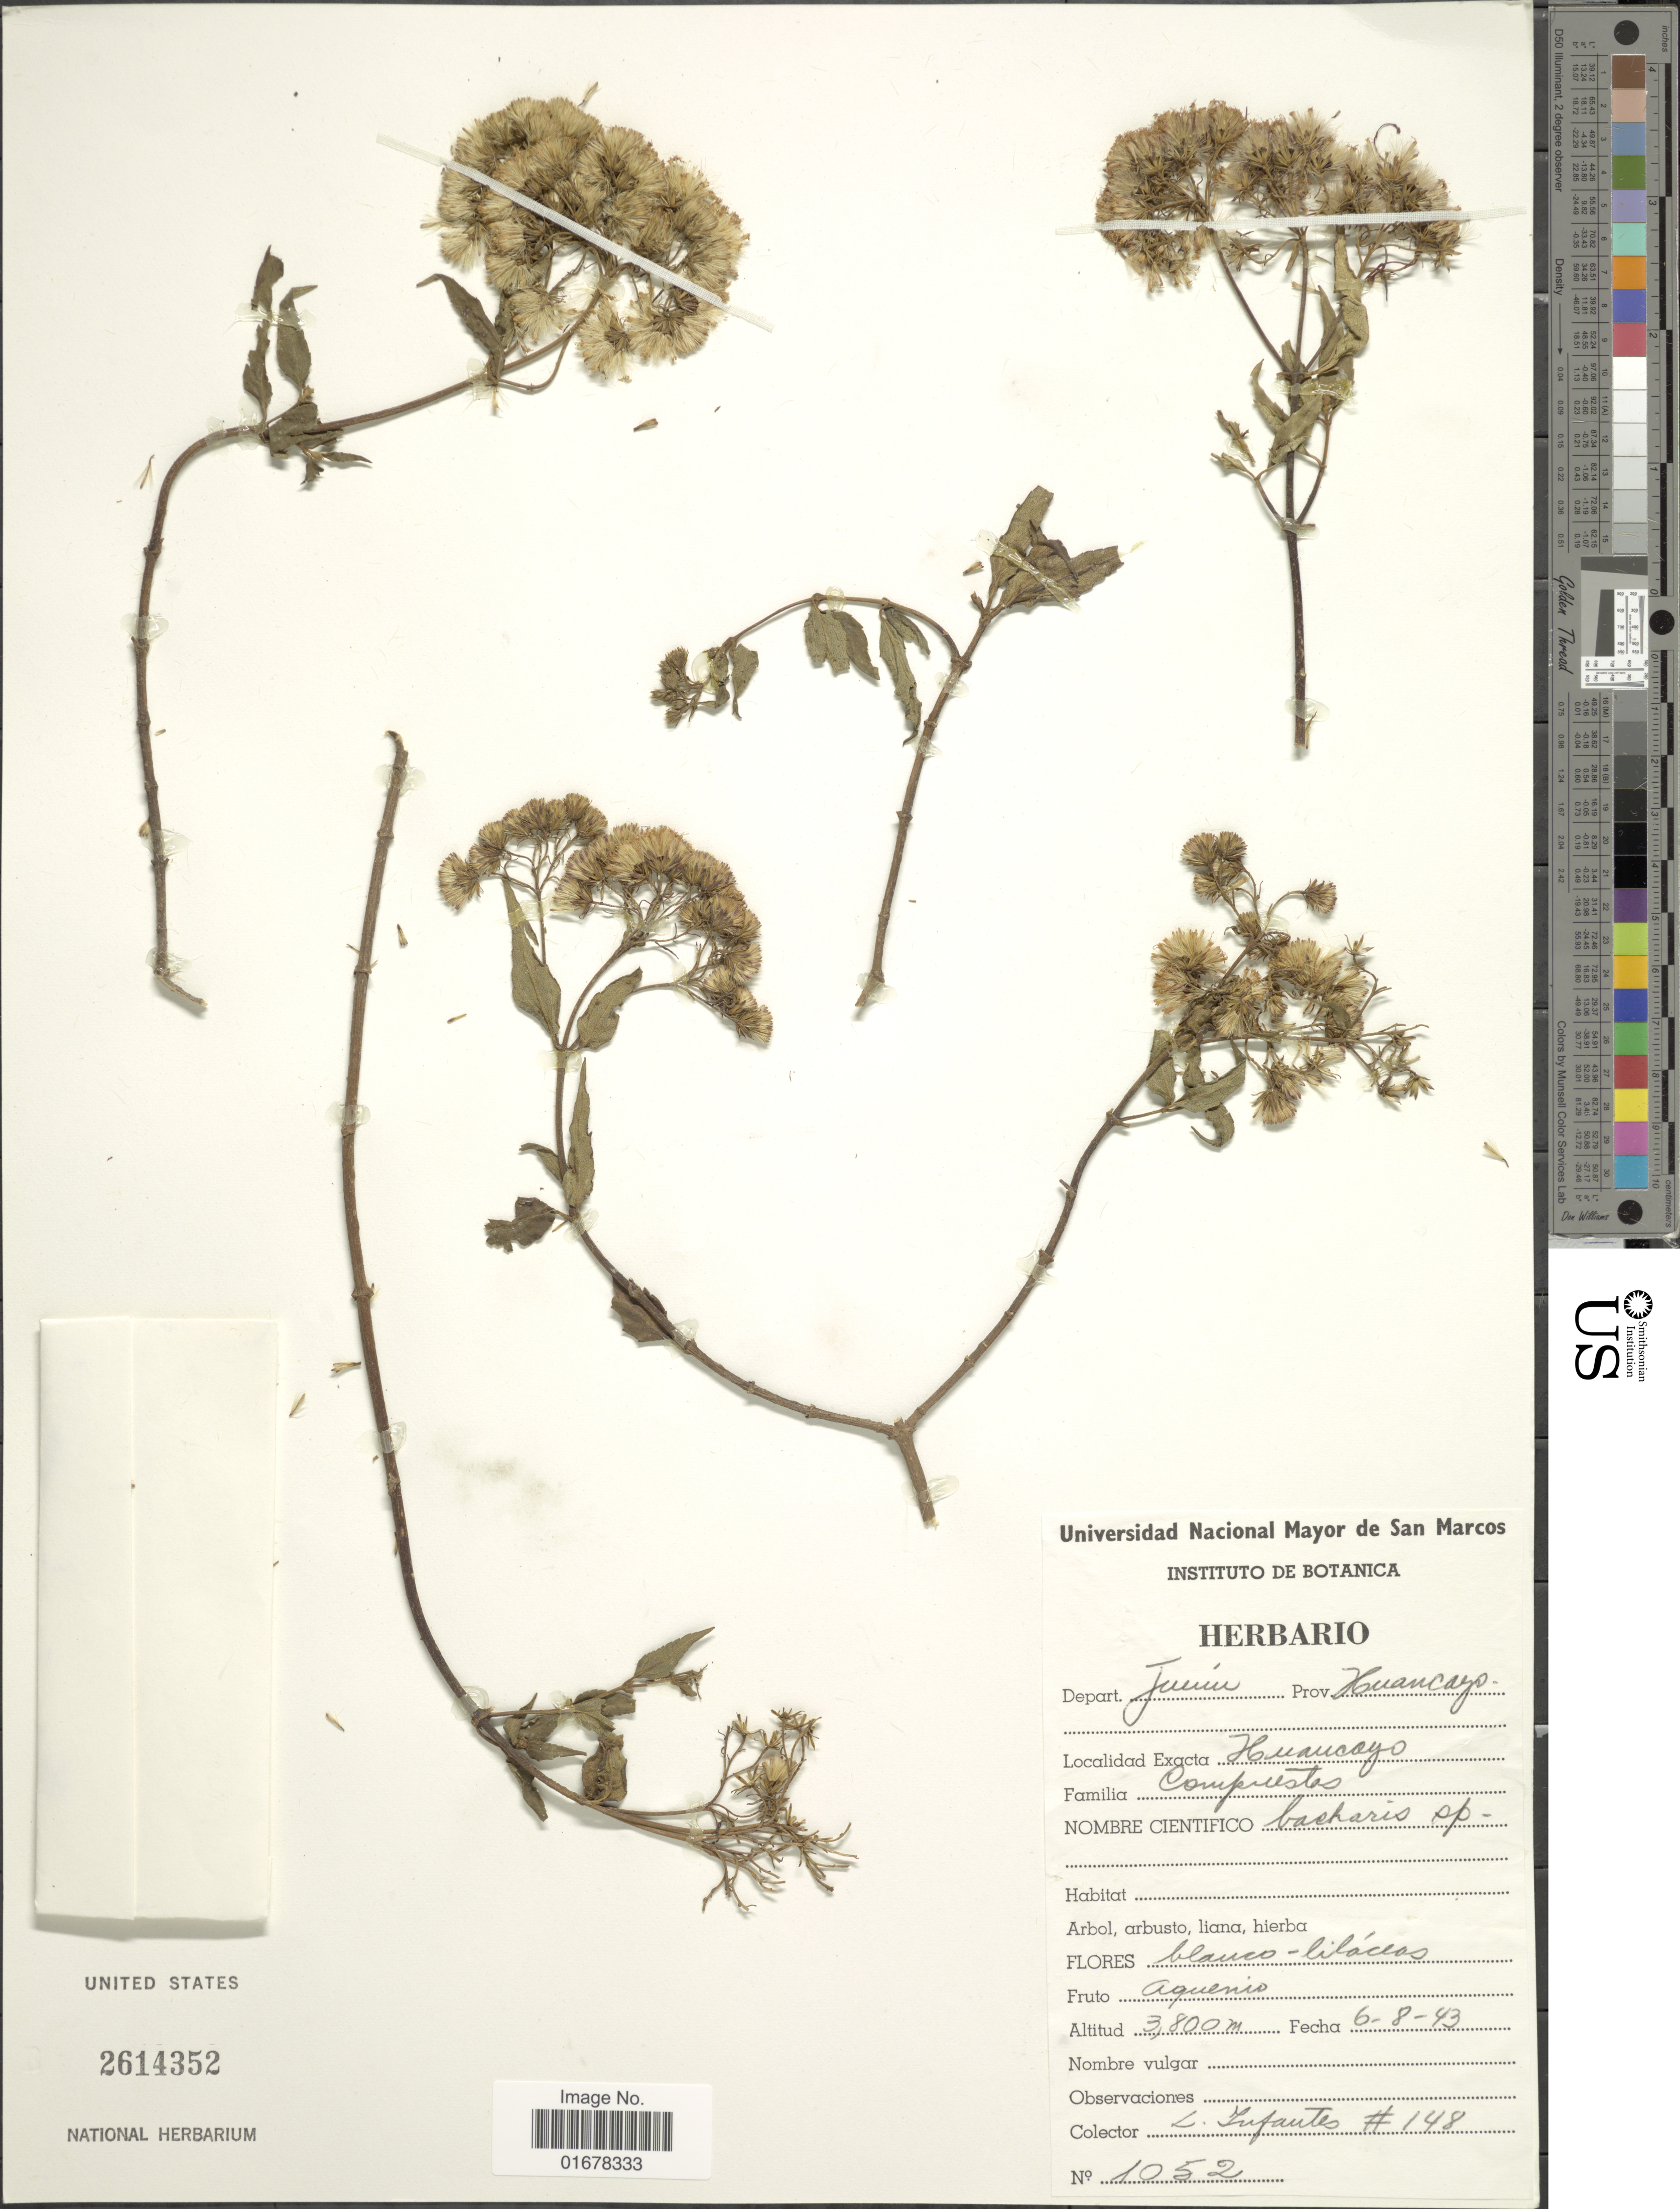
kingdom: Plantae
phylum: Tracheophyta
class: Magnoliopsida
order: Asterales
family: Asteraceae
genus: Ageratina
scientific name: Ageratina pentlandiana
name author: (DC.) R.M. King & H. Rob.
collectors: L. Infantes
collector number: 1052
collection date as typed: Transcribed d/m/y: 6/8/43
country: Peru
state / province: Junín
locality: Depart. Junin, Prov. Huancayo, Huancancayo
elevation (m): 3800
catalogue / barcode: US 2614352